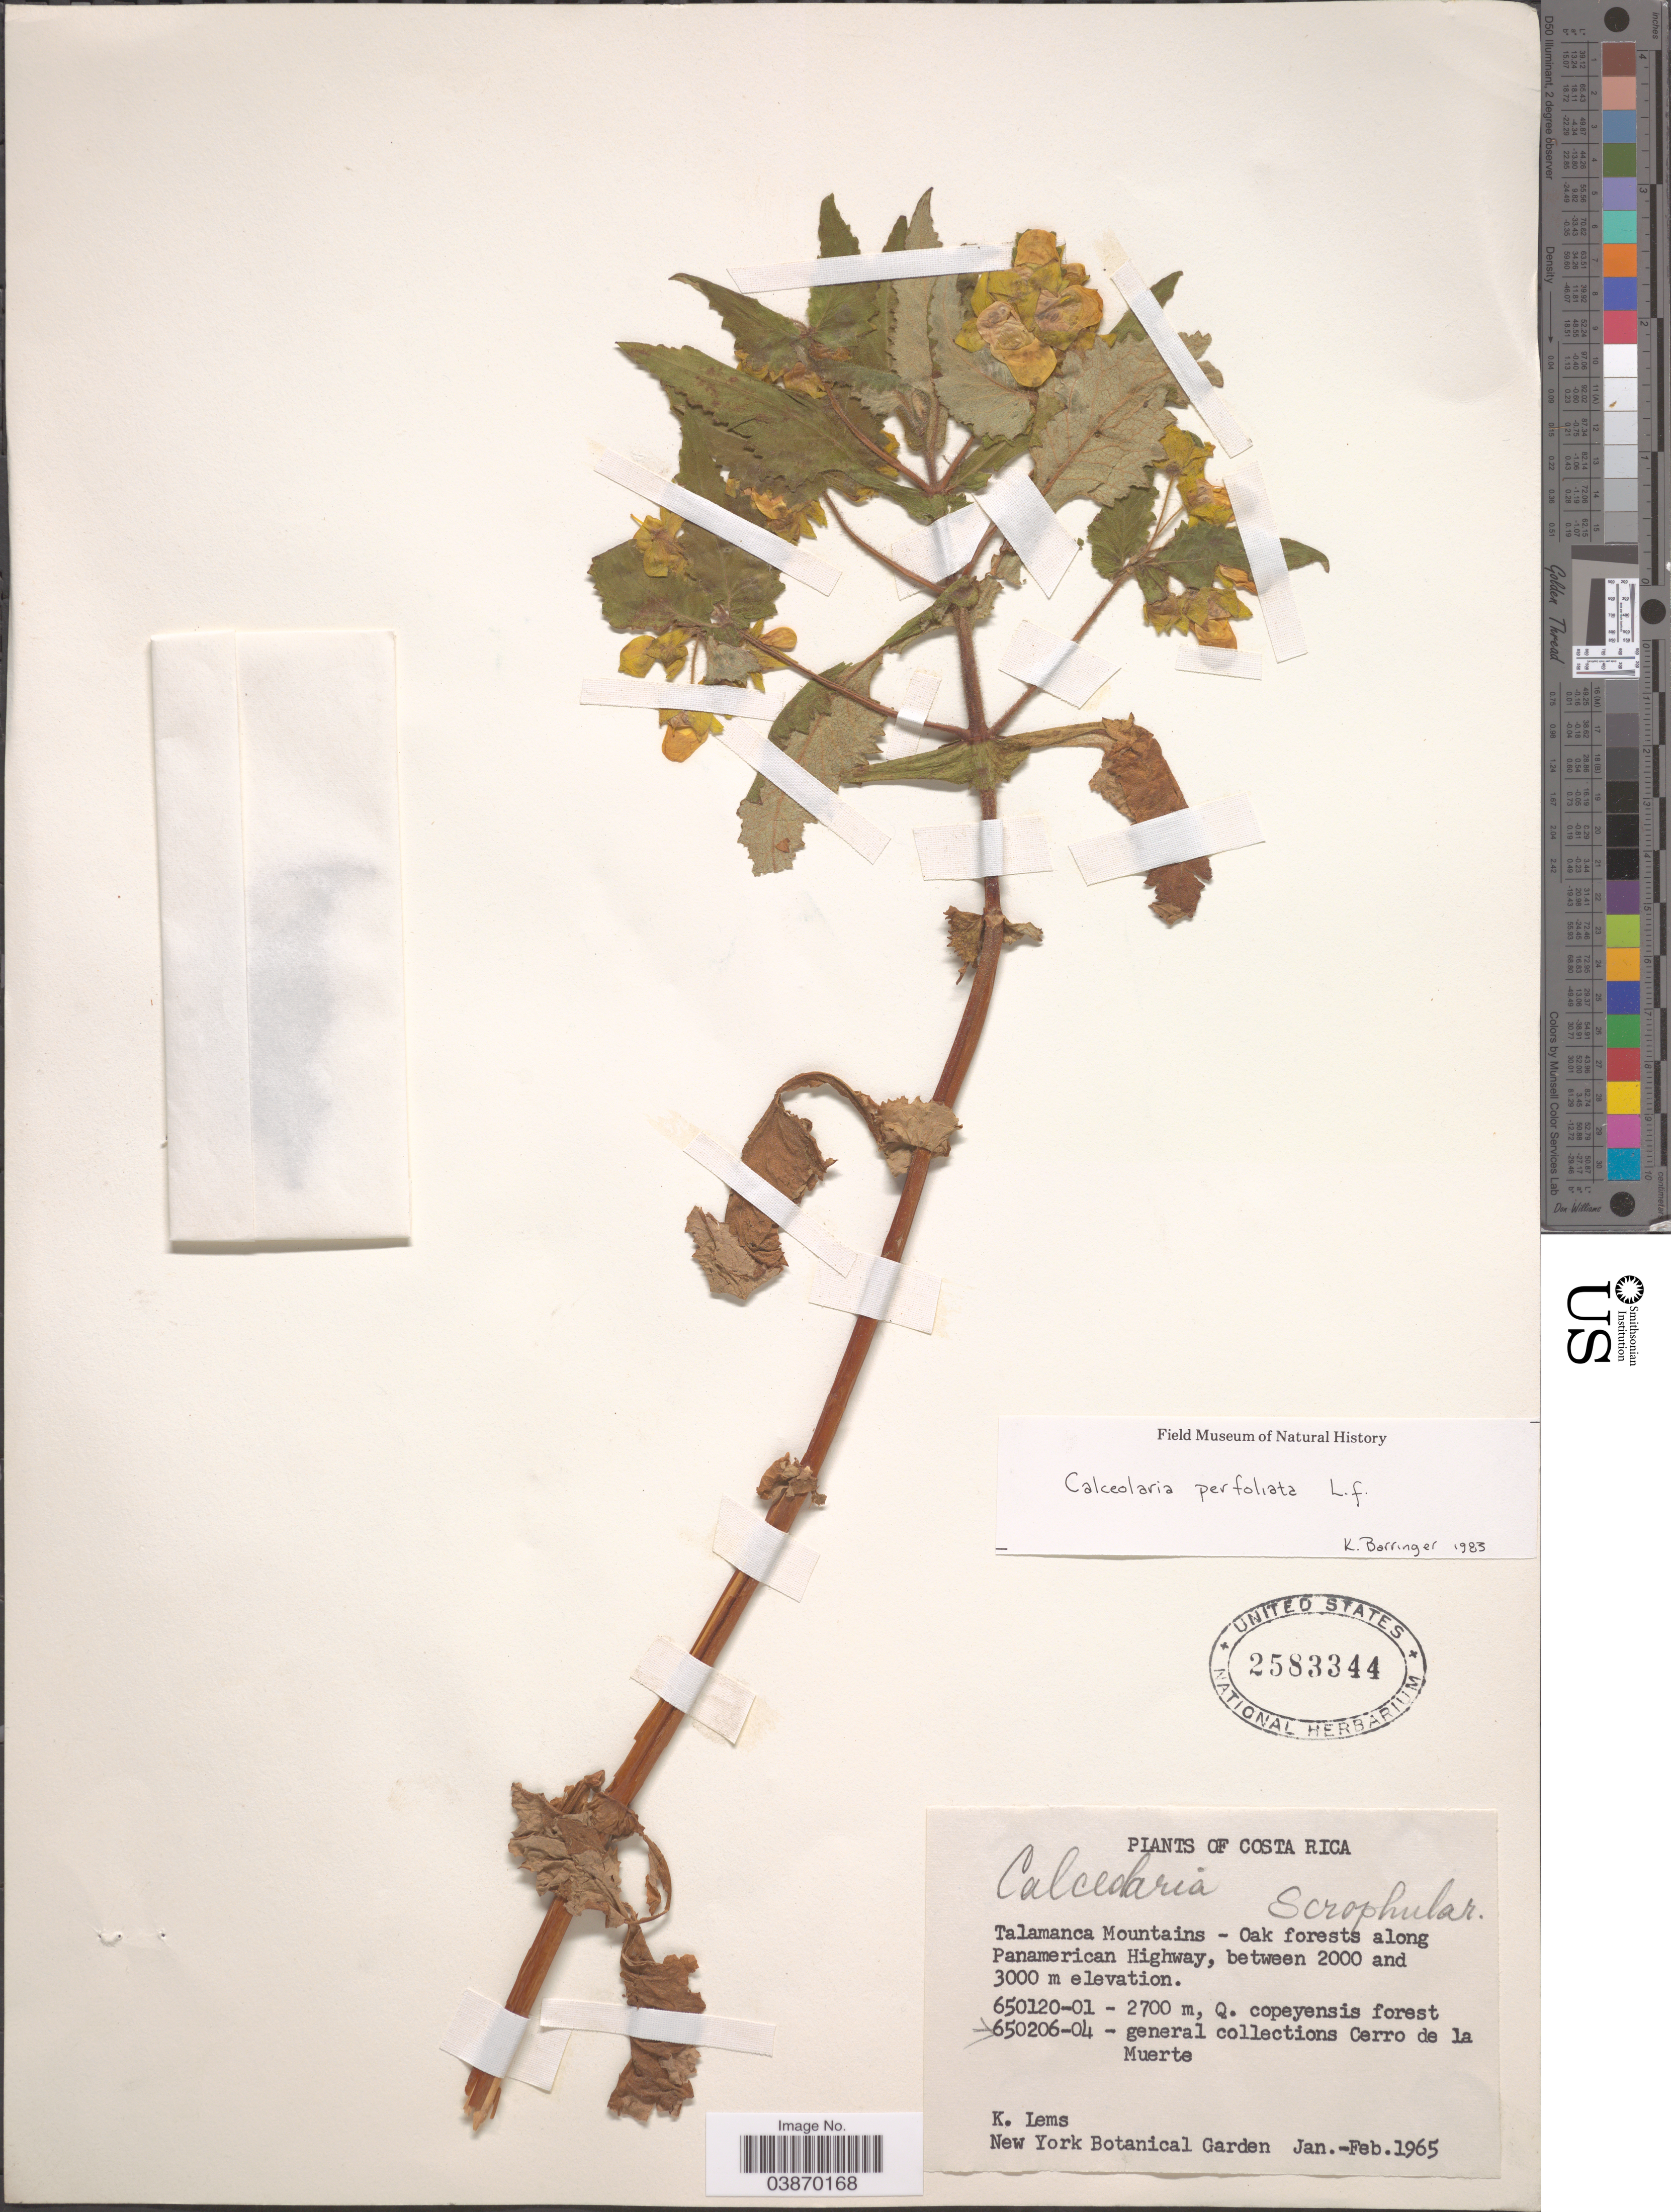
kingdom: Plantae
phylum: Tracheophyta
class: Magnoliopsida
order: Lamiales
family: Calceolariaceae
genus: Calceolaria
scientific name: Calceolaria perfoliata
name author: L. f.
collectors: K. Lems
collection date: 1965-01/1965-02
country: Costa Rica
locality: Talamanca Mountains - Oak forests along Panamerican Highway. General collections Cerro de la Muerte.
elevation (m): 2700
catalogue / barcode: US 2583344